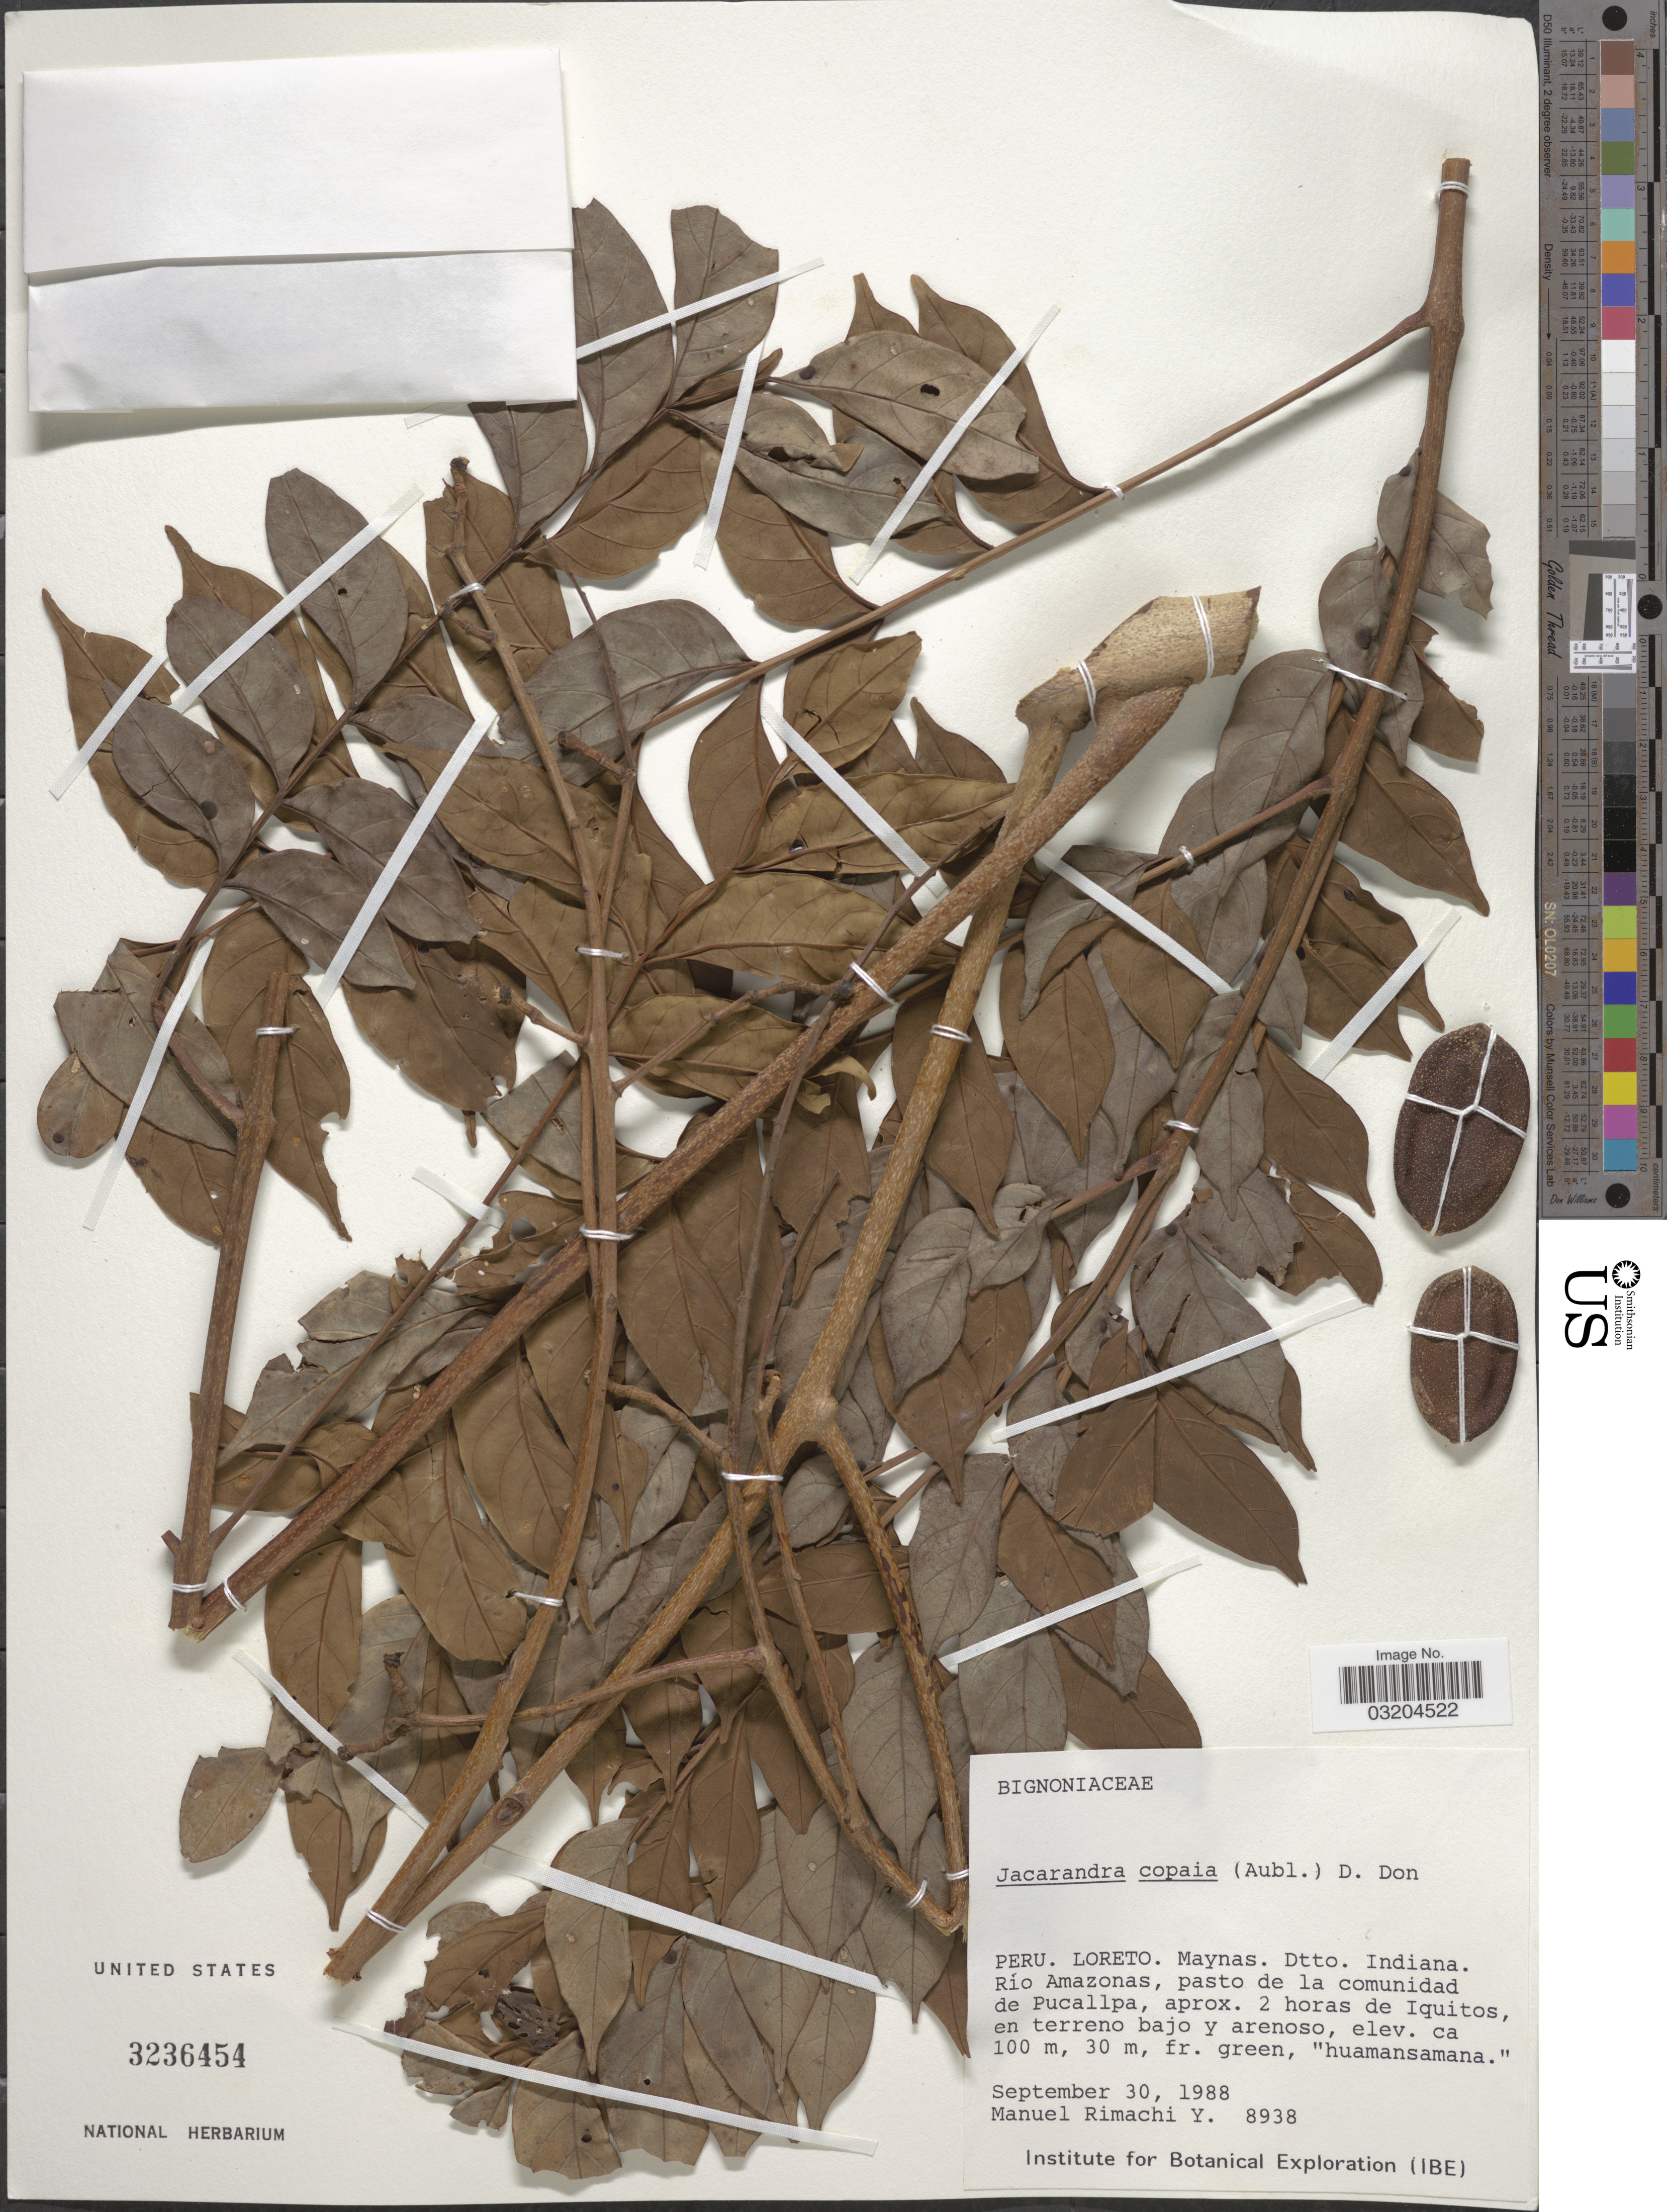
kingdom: Plantae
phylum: Tracheophyta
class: Magnoliopsida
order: Lamiales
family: Bignoniaceae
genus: Jacaranda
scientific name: Jacaranda copaia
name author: (Aubl.) D. Don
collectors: M. Rimachi Y.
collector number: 8938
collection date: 1988-09-30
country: Peru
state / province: Loreto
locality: Maynas. Dtto. Indiana. Río Amazonas, pasto de la comunidad de Pucallpa, aprox. 2 horas de Iquitos.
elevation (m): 100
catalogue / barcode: US 3236454